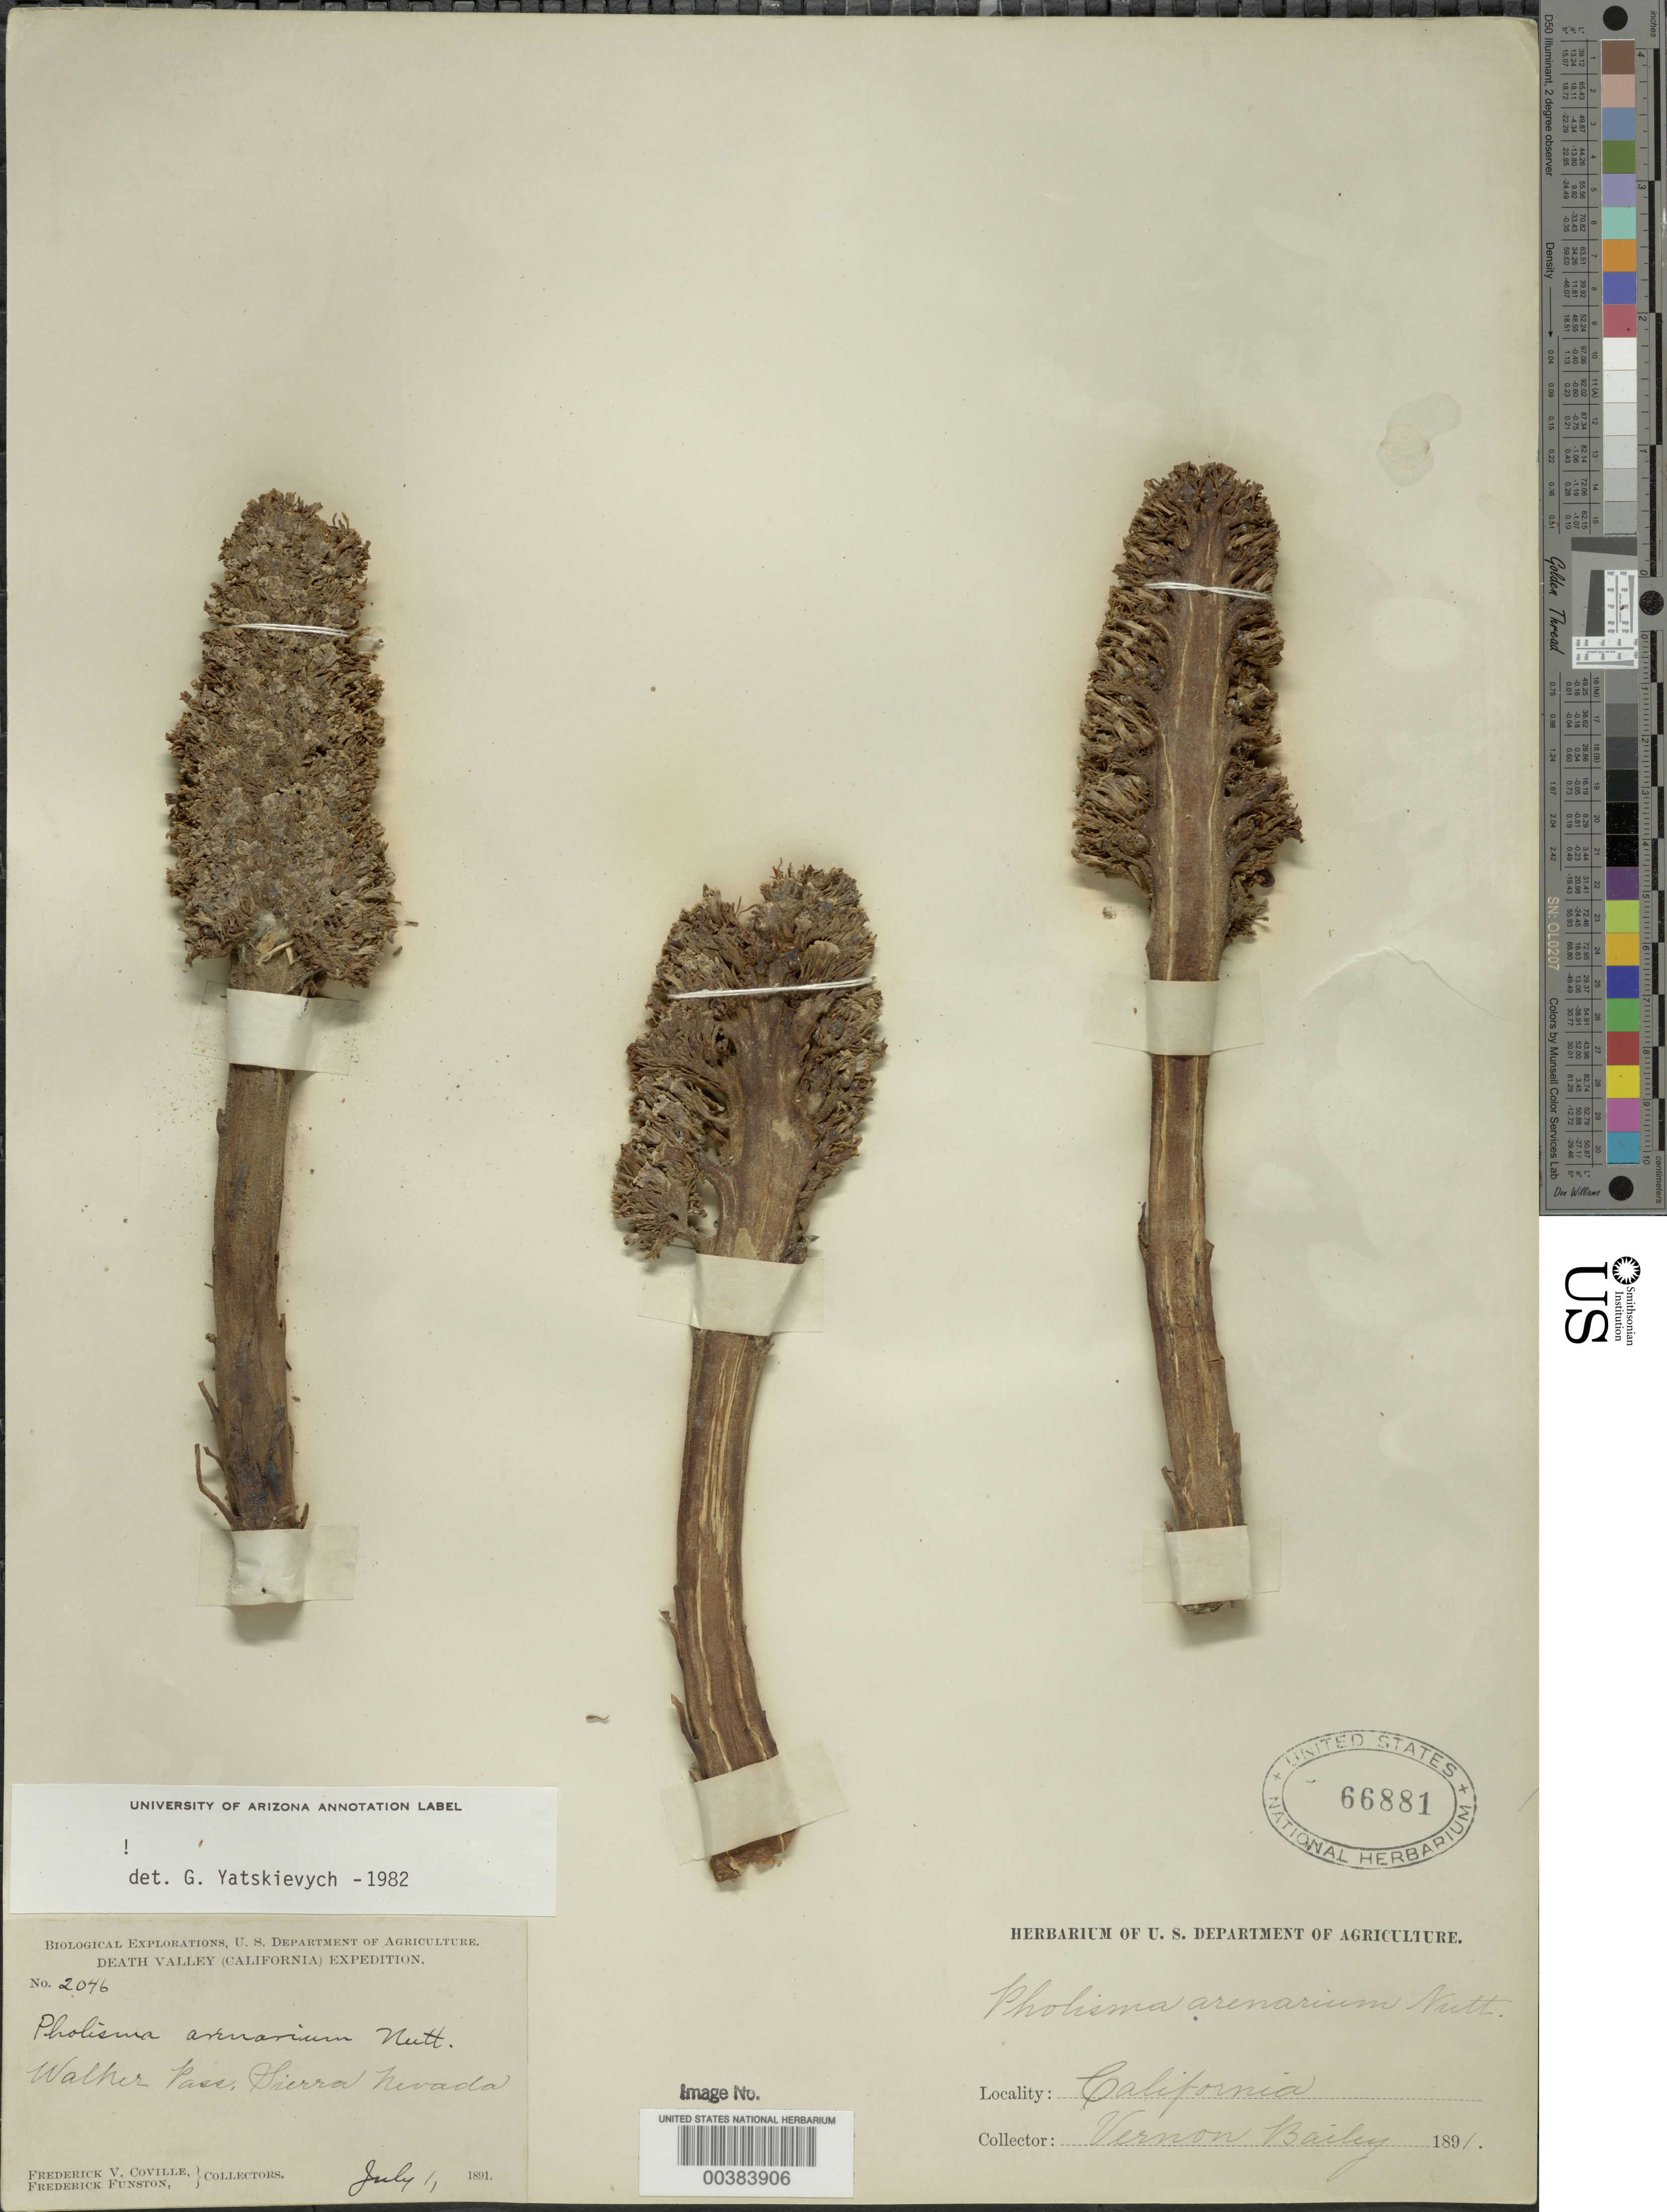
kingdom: Plantae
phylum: Tracheophyta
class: Magnoliopsida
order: Boraginales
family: Lennoaceae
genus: Pholisma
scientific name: Pholisma arenarium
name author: Nutt. ex Hook.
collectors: F. V. Coville & F. Funston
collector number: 2046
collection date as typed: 01 Jul 1891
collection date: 1891-07-01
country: United States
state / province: California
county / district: Kern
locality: Walker pass, sierra nevada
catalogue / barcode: US 66881